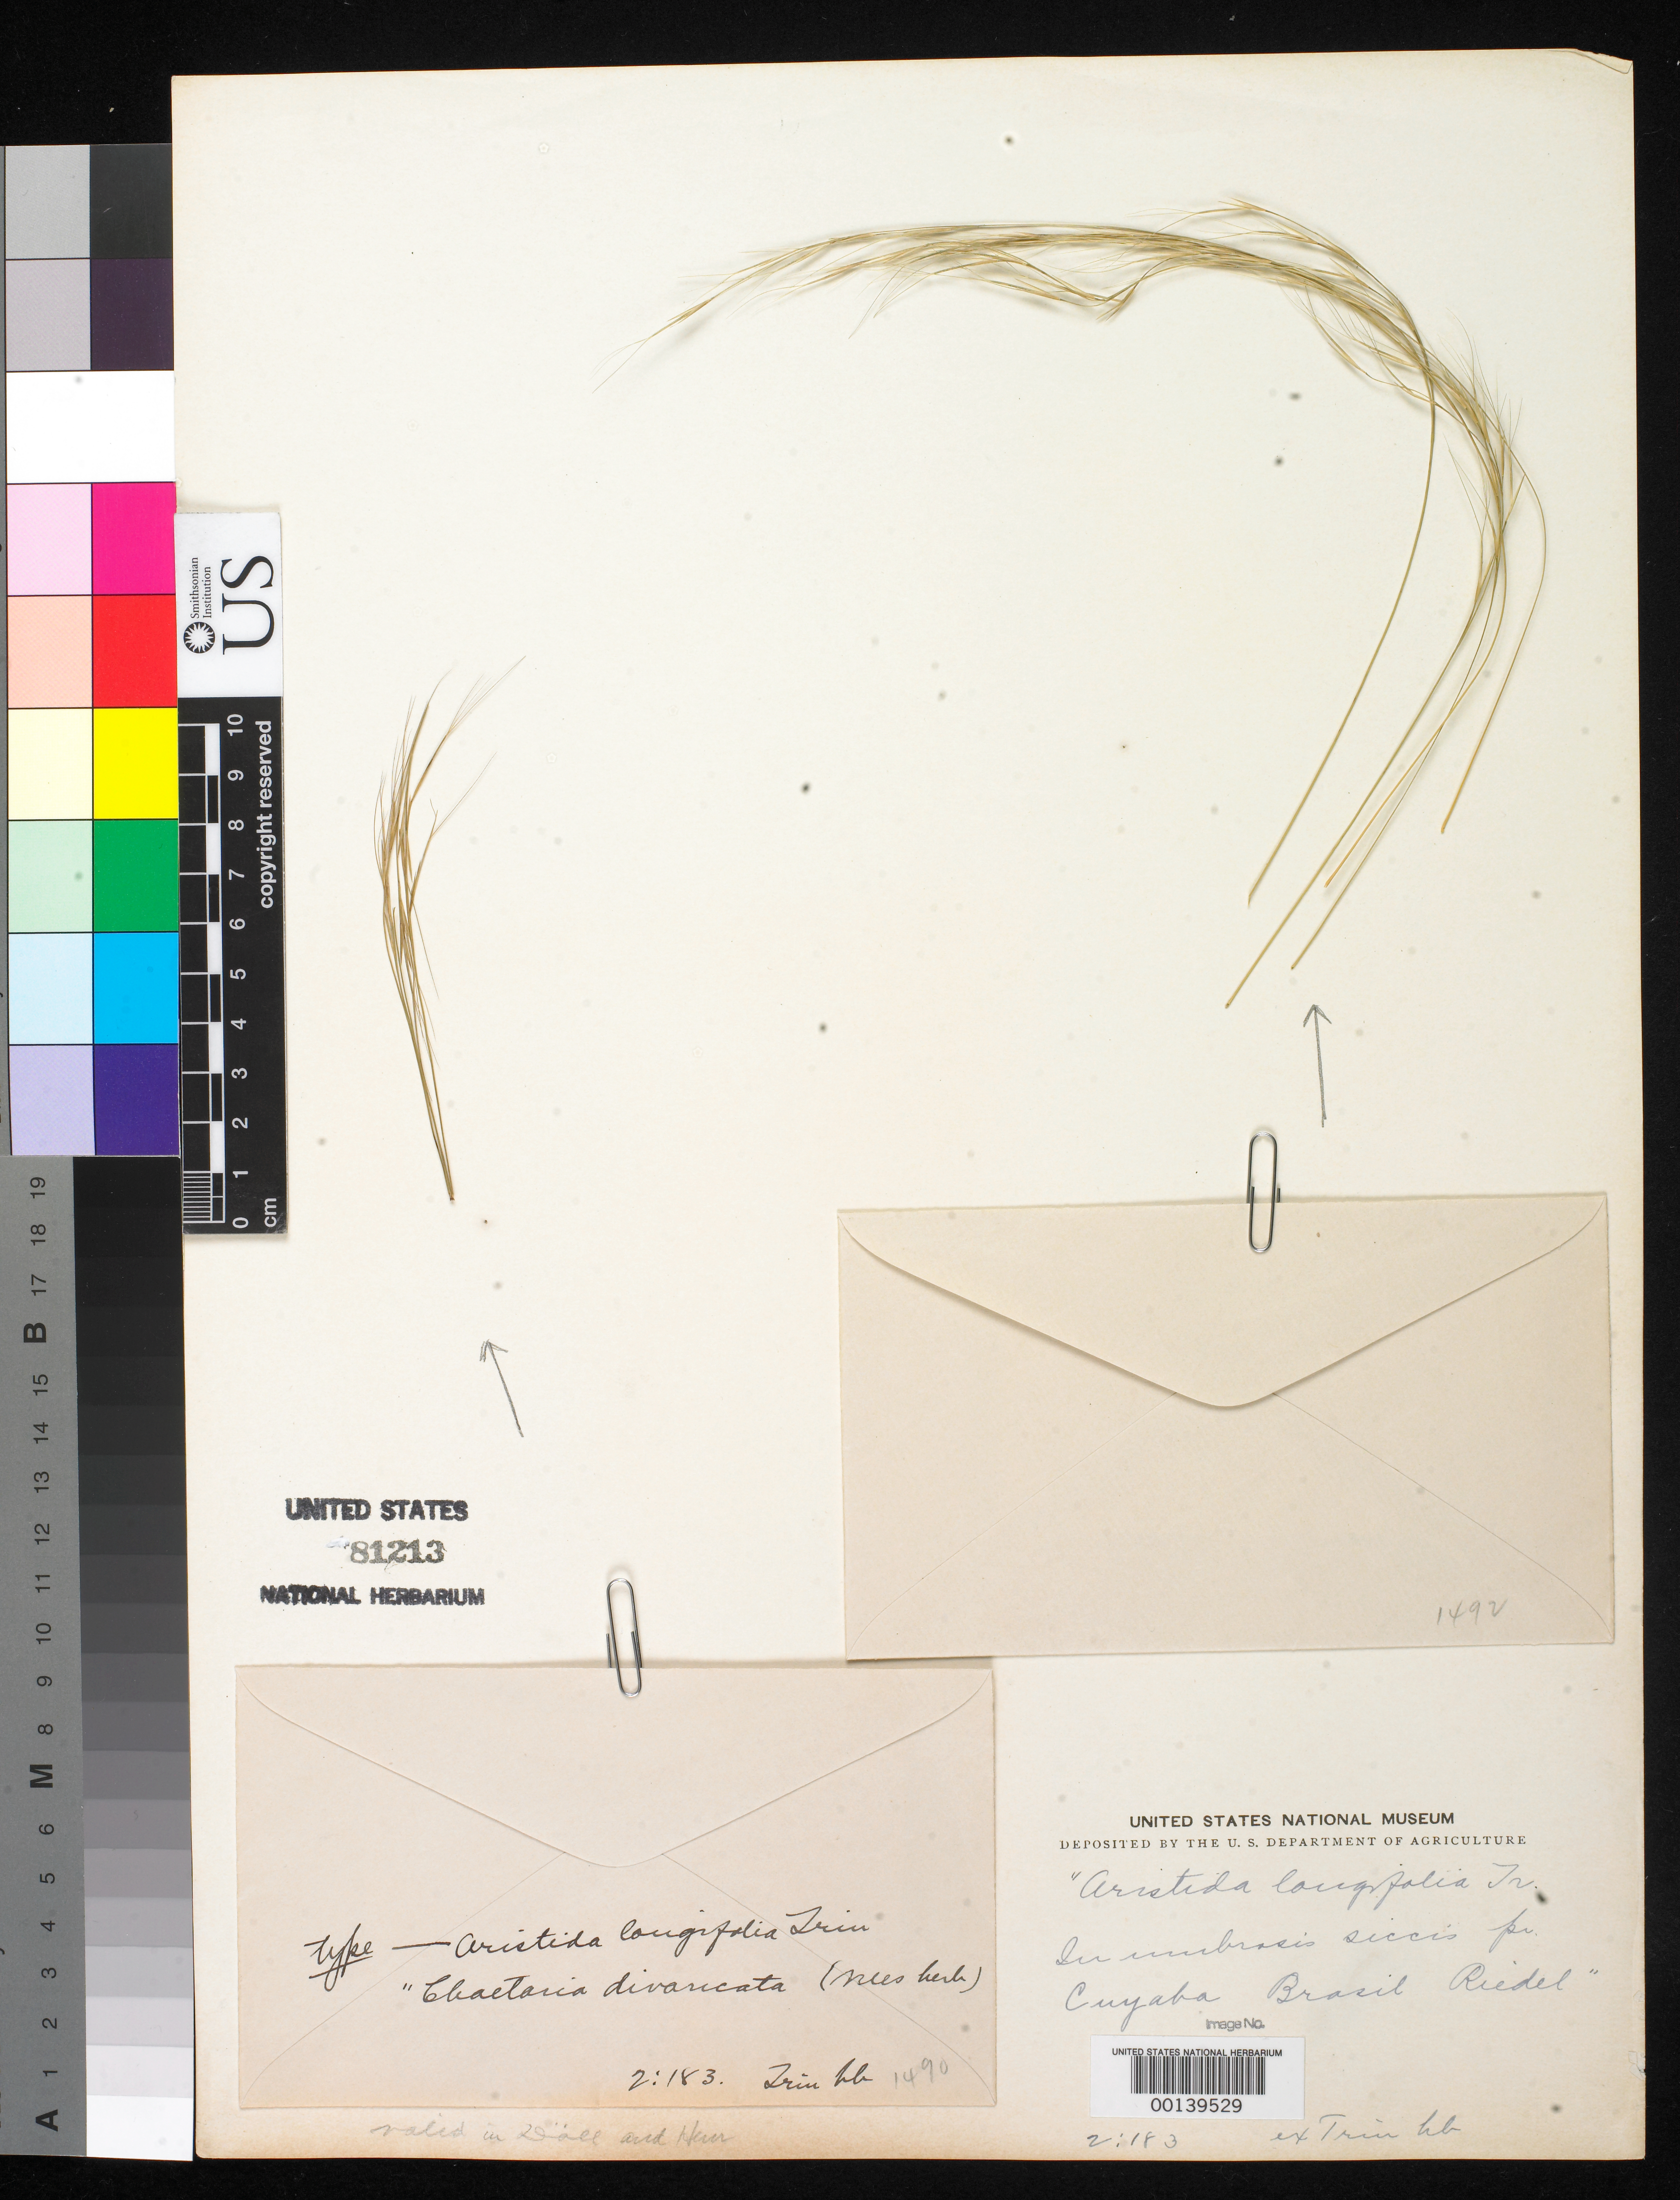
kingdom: Plantae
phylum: Tracheophyta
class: Liliopsida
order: Poales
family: Poaceae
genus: Aristida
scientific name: Aristida longifolia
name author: Trin.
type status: Type Fragment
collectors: L. Riedel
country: Brazil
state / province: Mato Grosso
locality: Near Cuyaba.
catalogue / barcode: US 81213